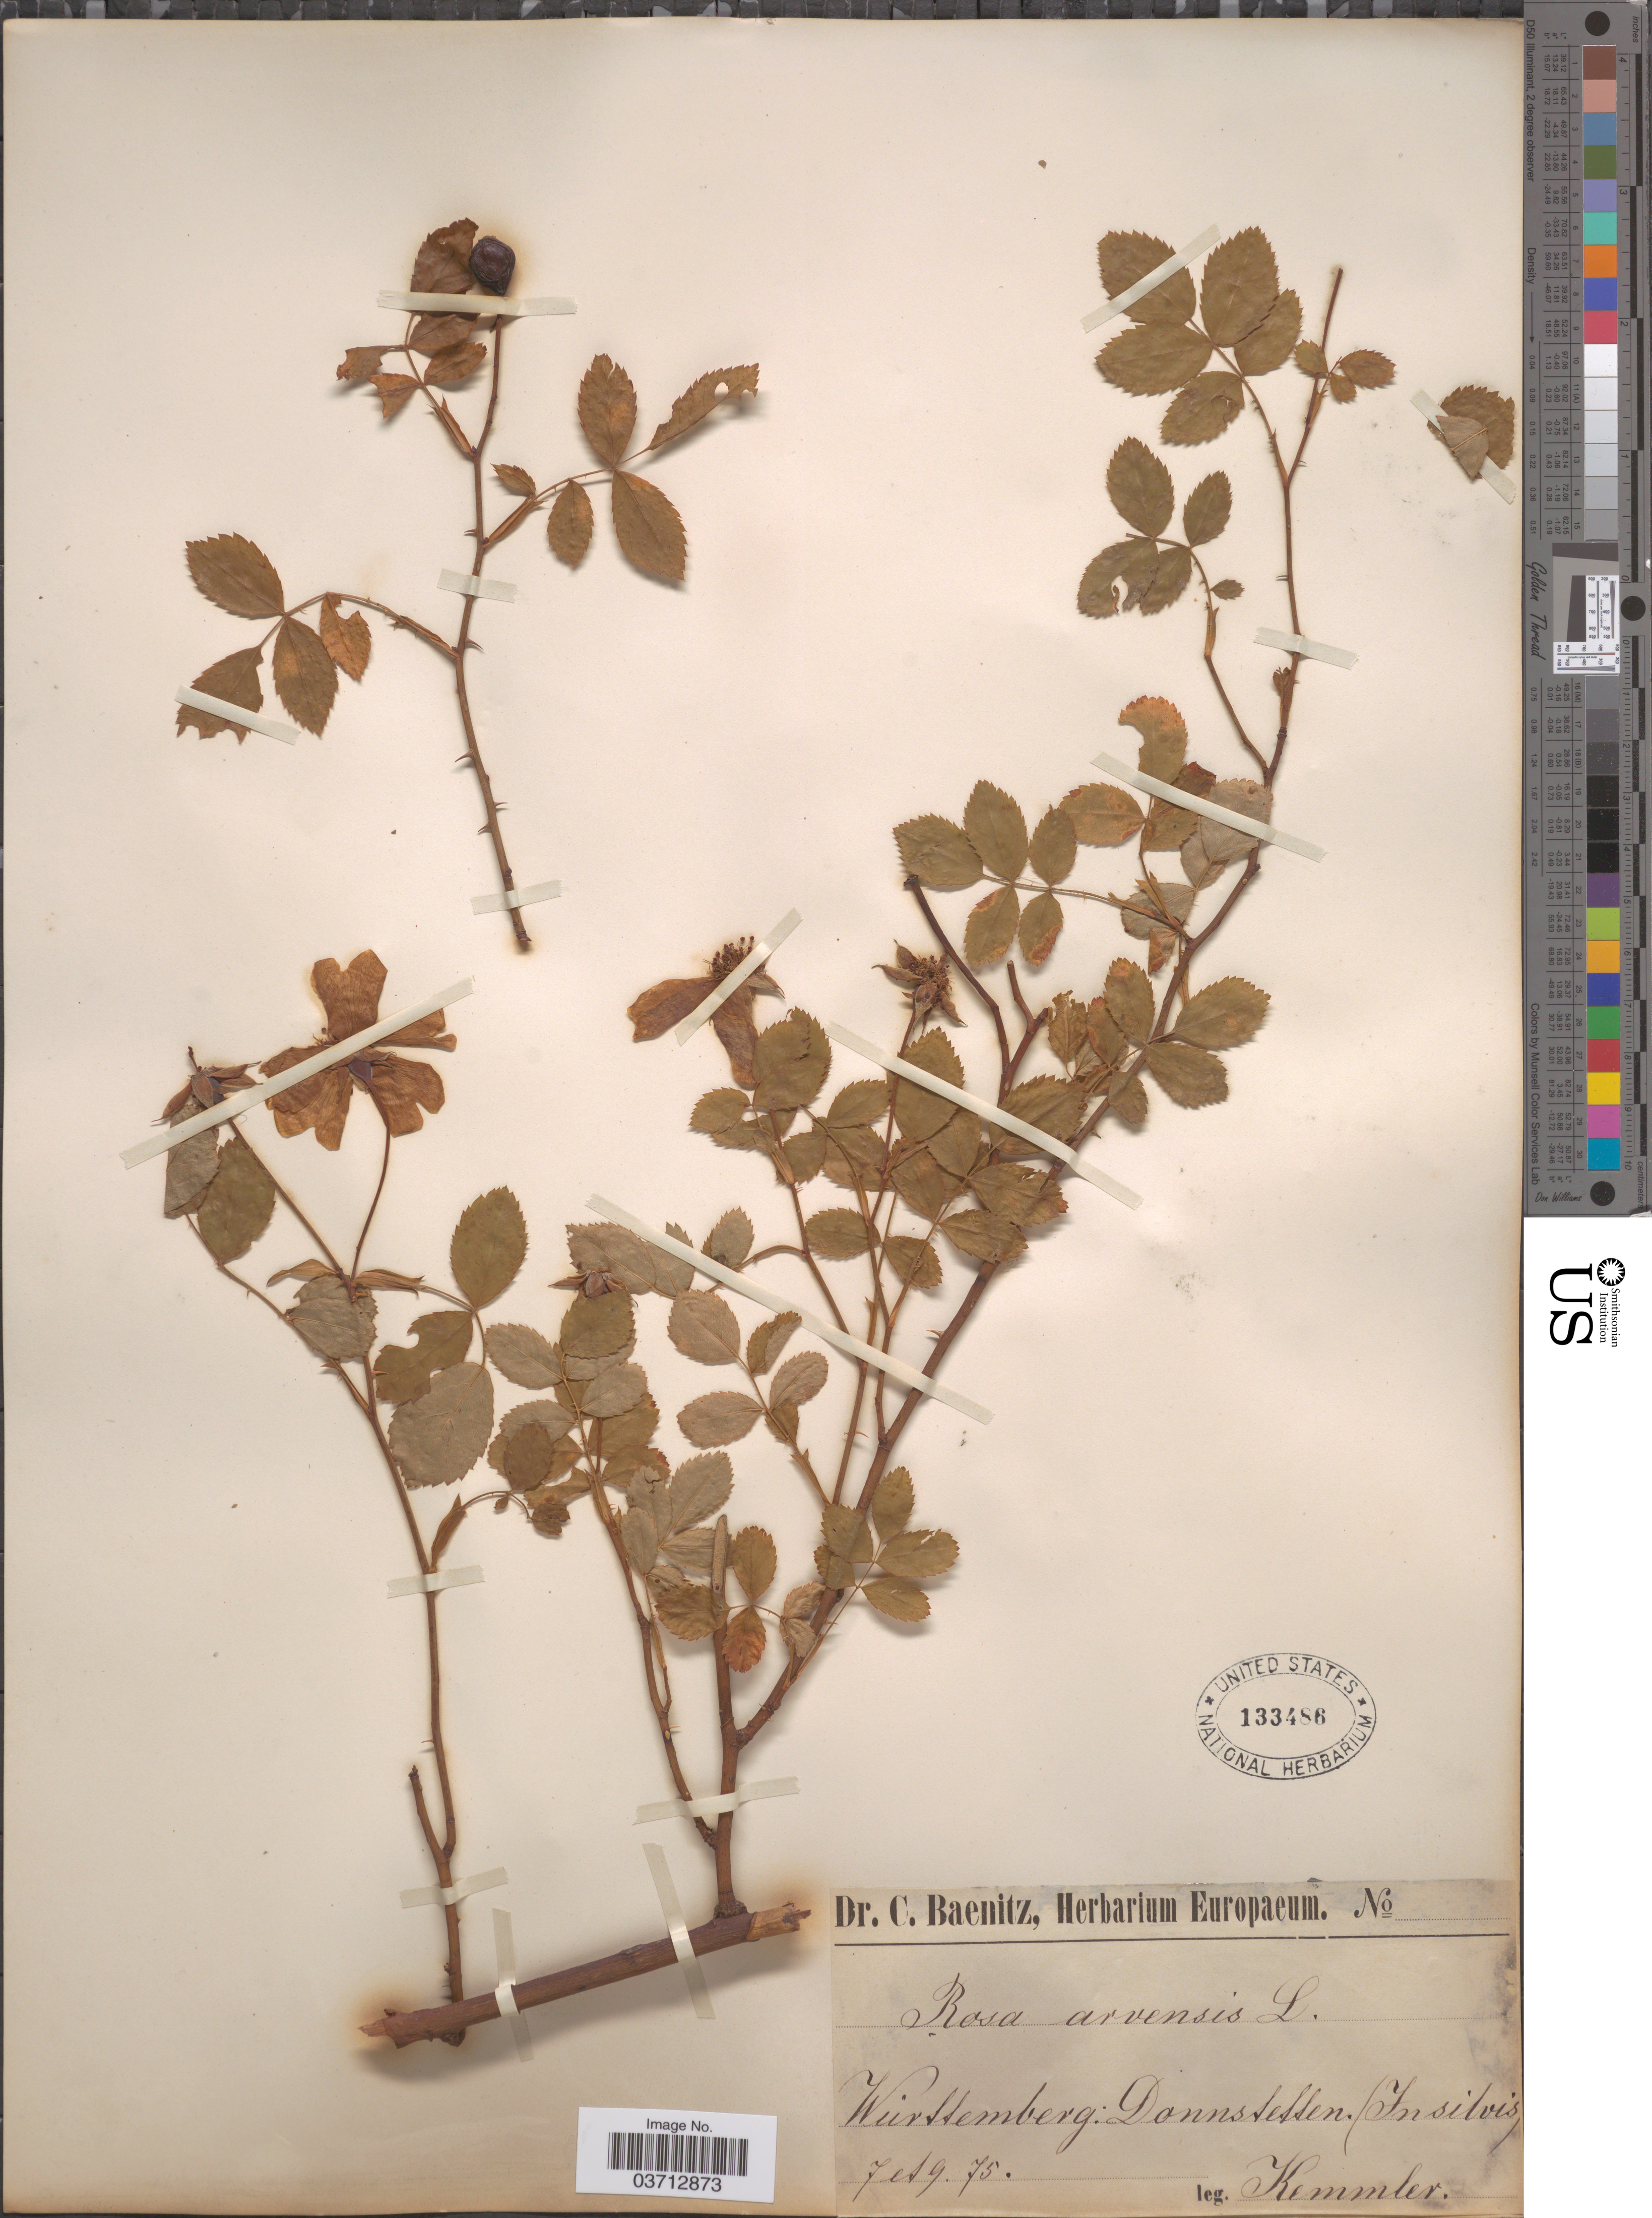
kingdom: Plantae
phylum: Tracheophyta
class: Magnoliopsida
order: Rosales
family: Rosaceae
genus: Rosa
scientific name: Rosa arvensis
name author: Huds.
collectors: -. Kemmler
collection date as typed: Transcribed d/m/y: /7/75 to /9/75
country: Germany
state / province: Baden-Württemberg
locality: Wurttemberg: Donnstetten (In silvis).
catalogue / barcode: US 133486